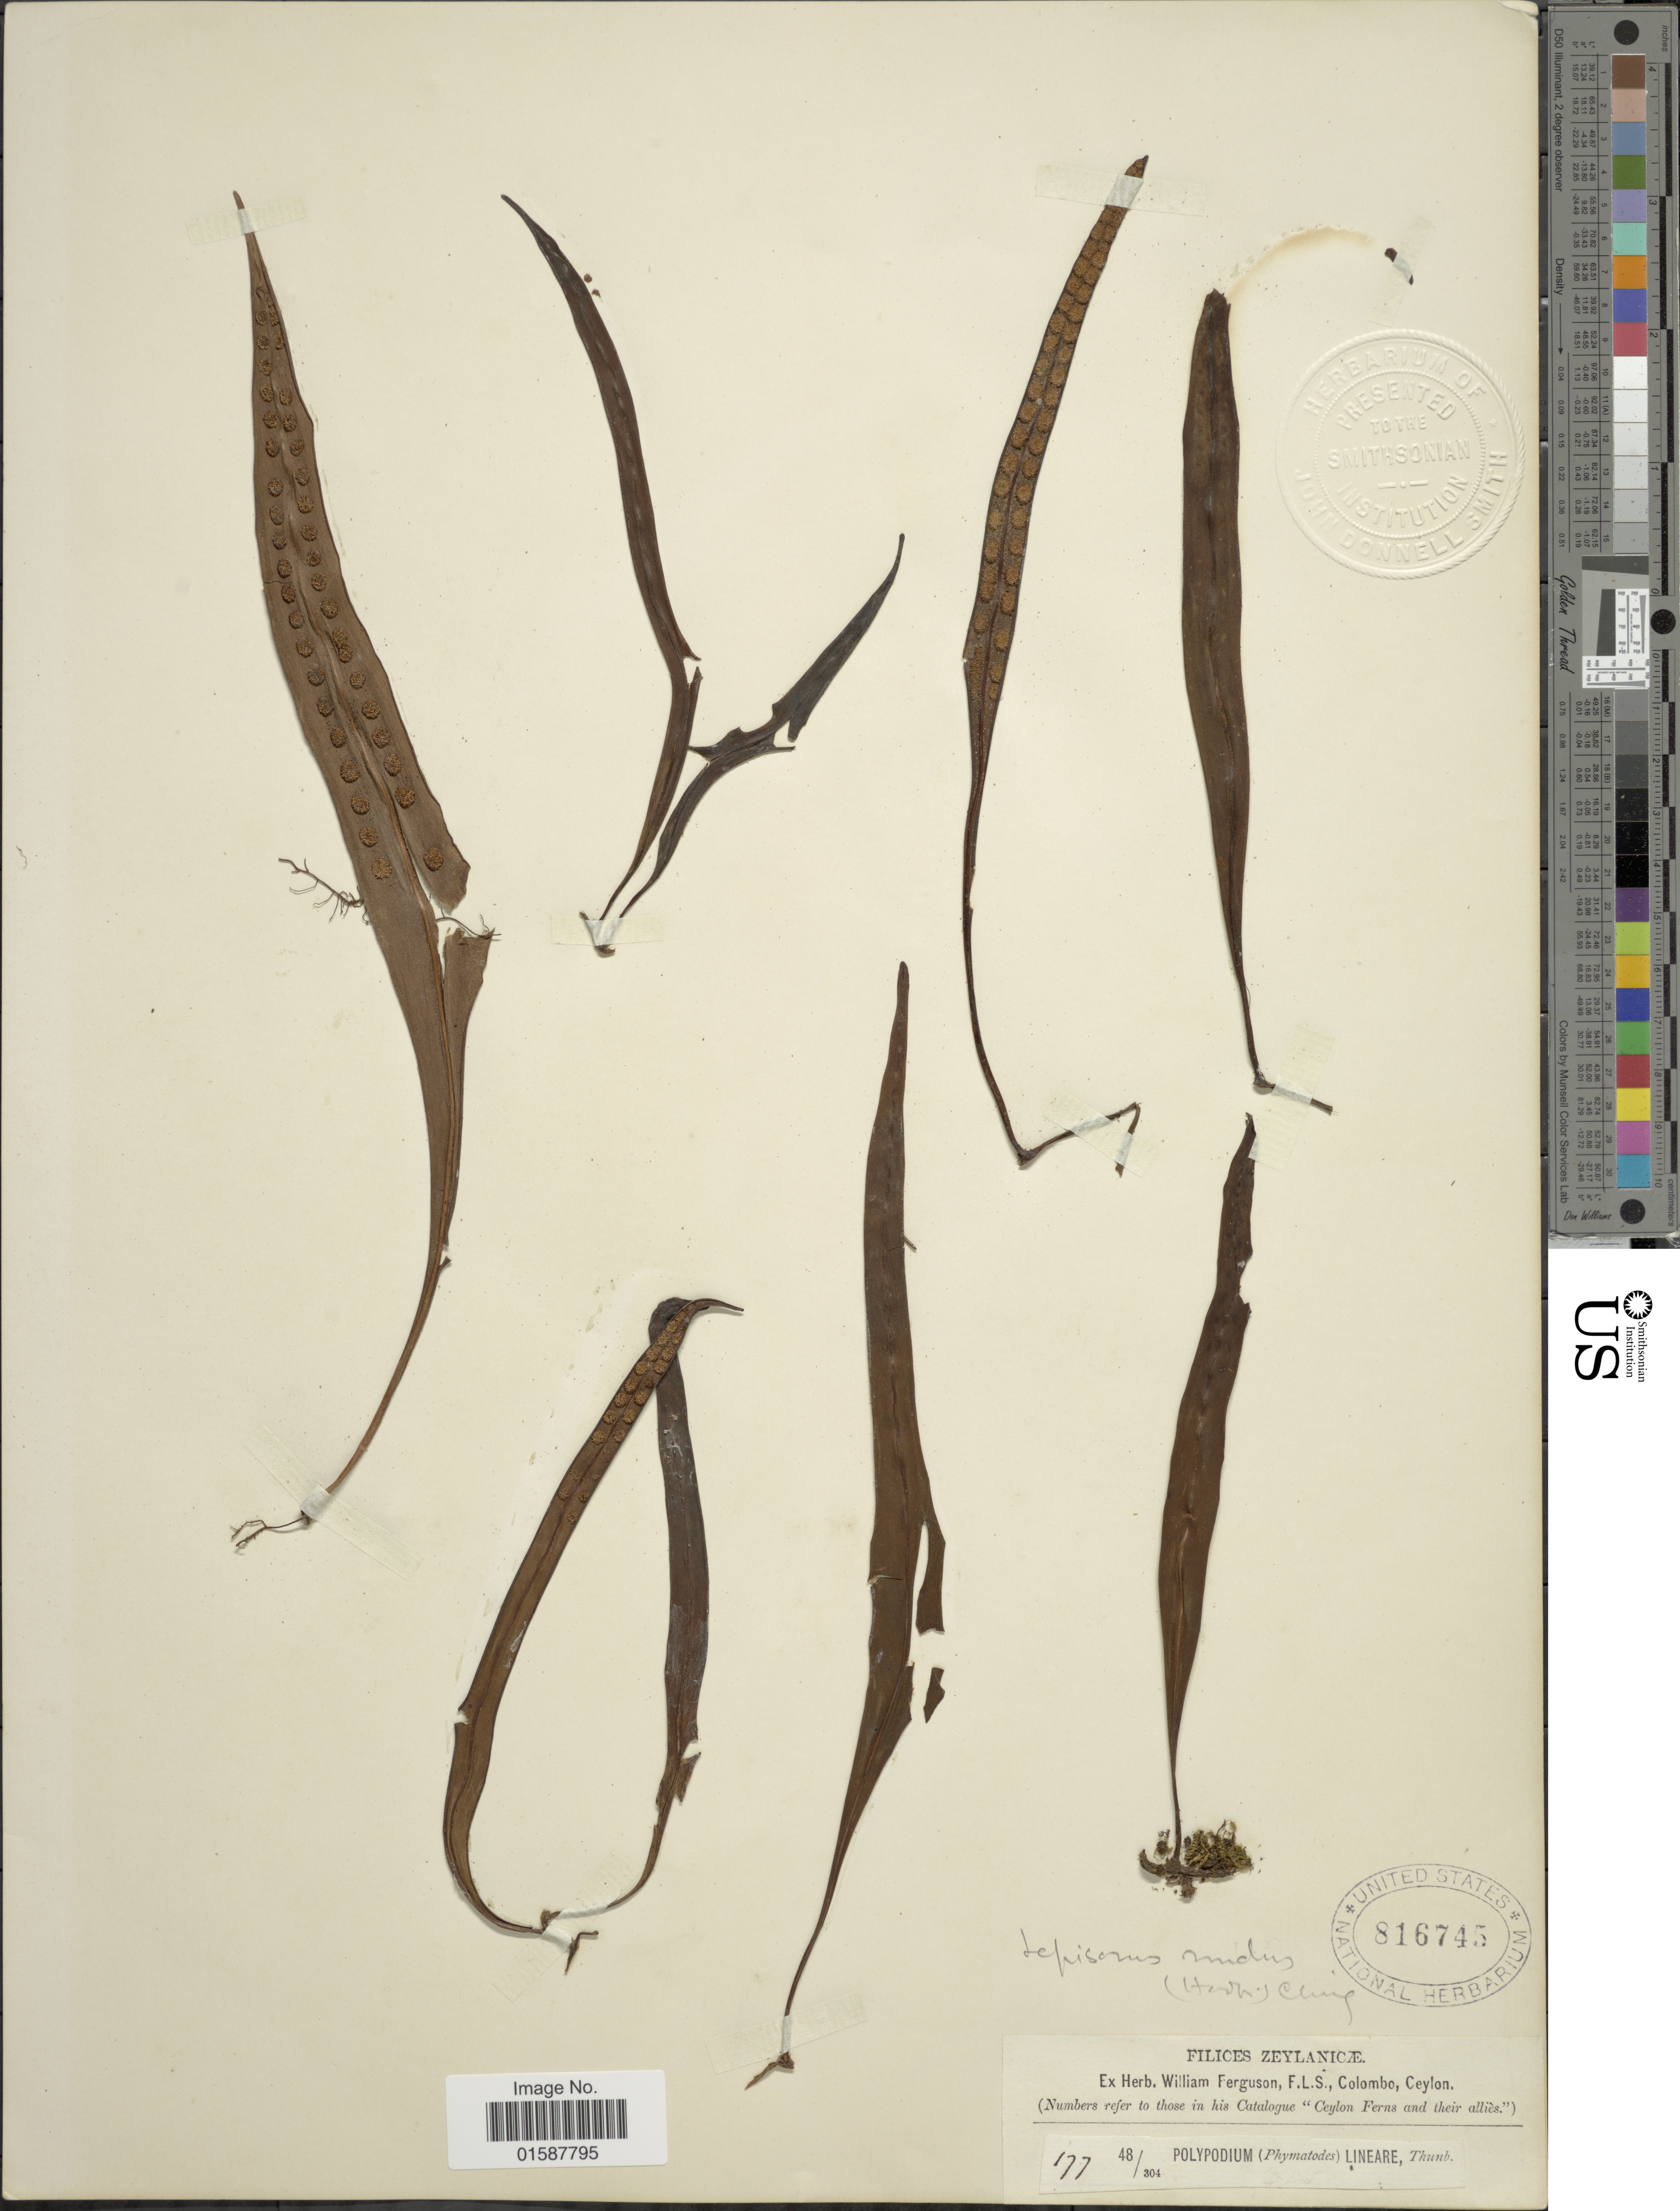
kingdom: Plantae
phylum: Tracheophyta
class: Polypodiopsida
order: Polypodiales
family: Polypodiaceae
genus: Lepisorus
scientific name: Lepisorus nuduisculum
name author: (Kunze)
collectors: ex herb. W. Ferguson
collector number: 177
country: Sri Lanka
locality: Zeylanicae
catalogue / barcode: US 316745